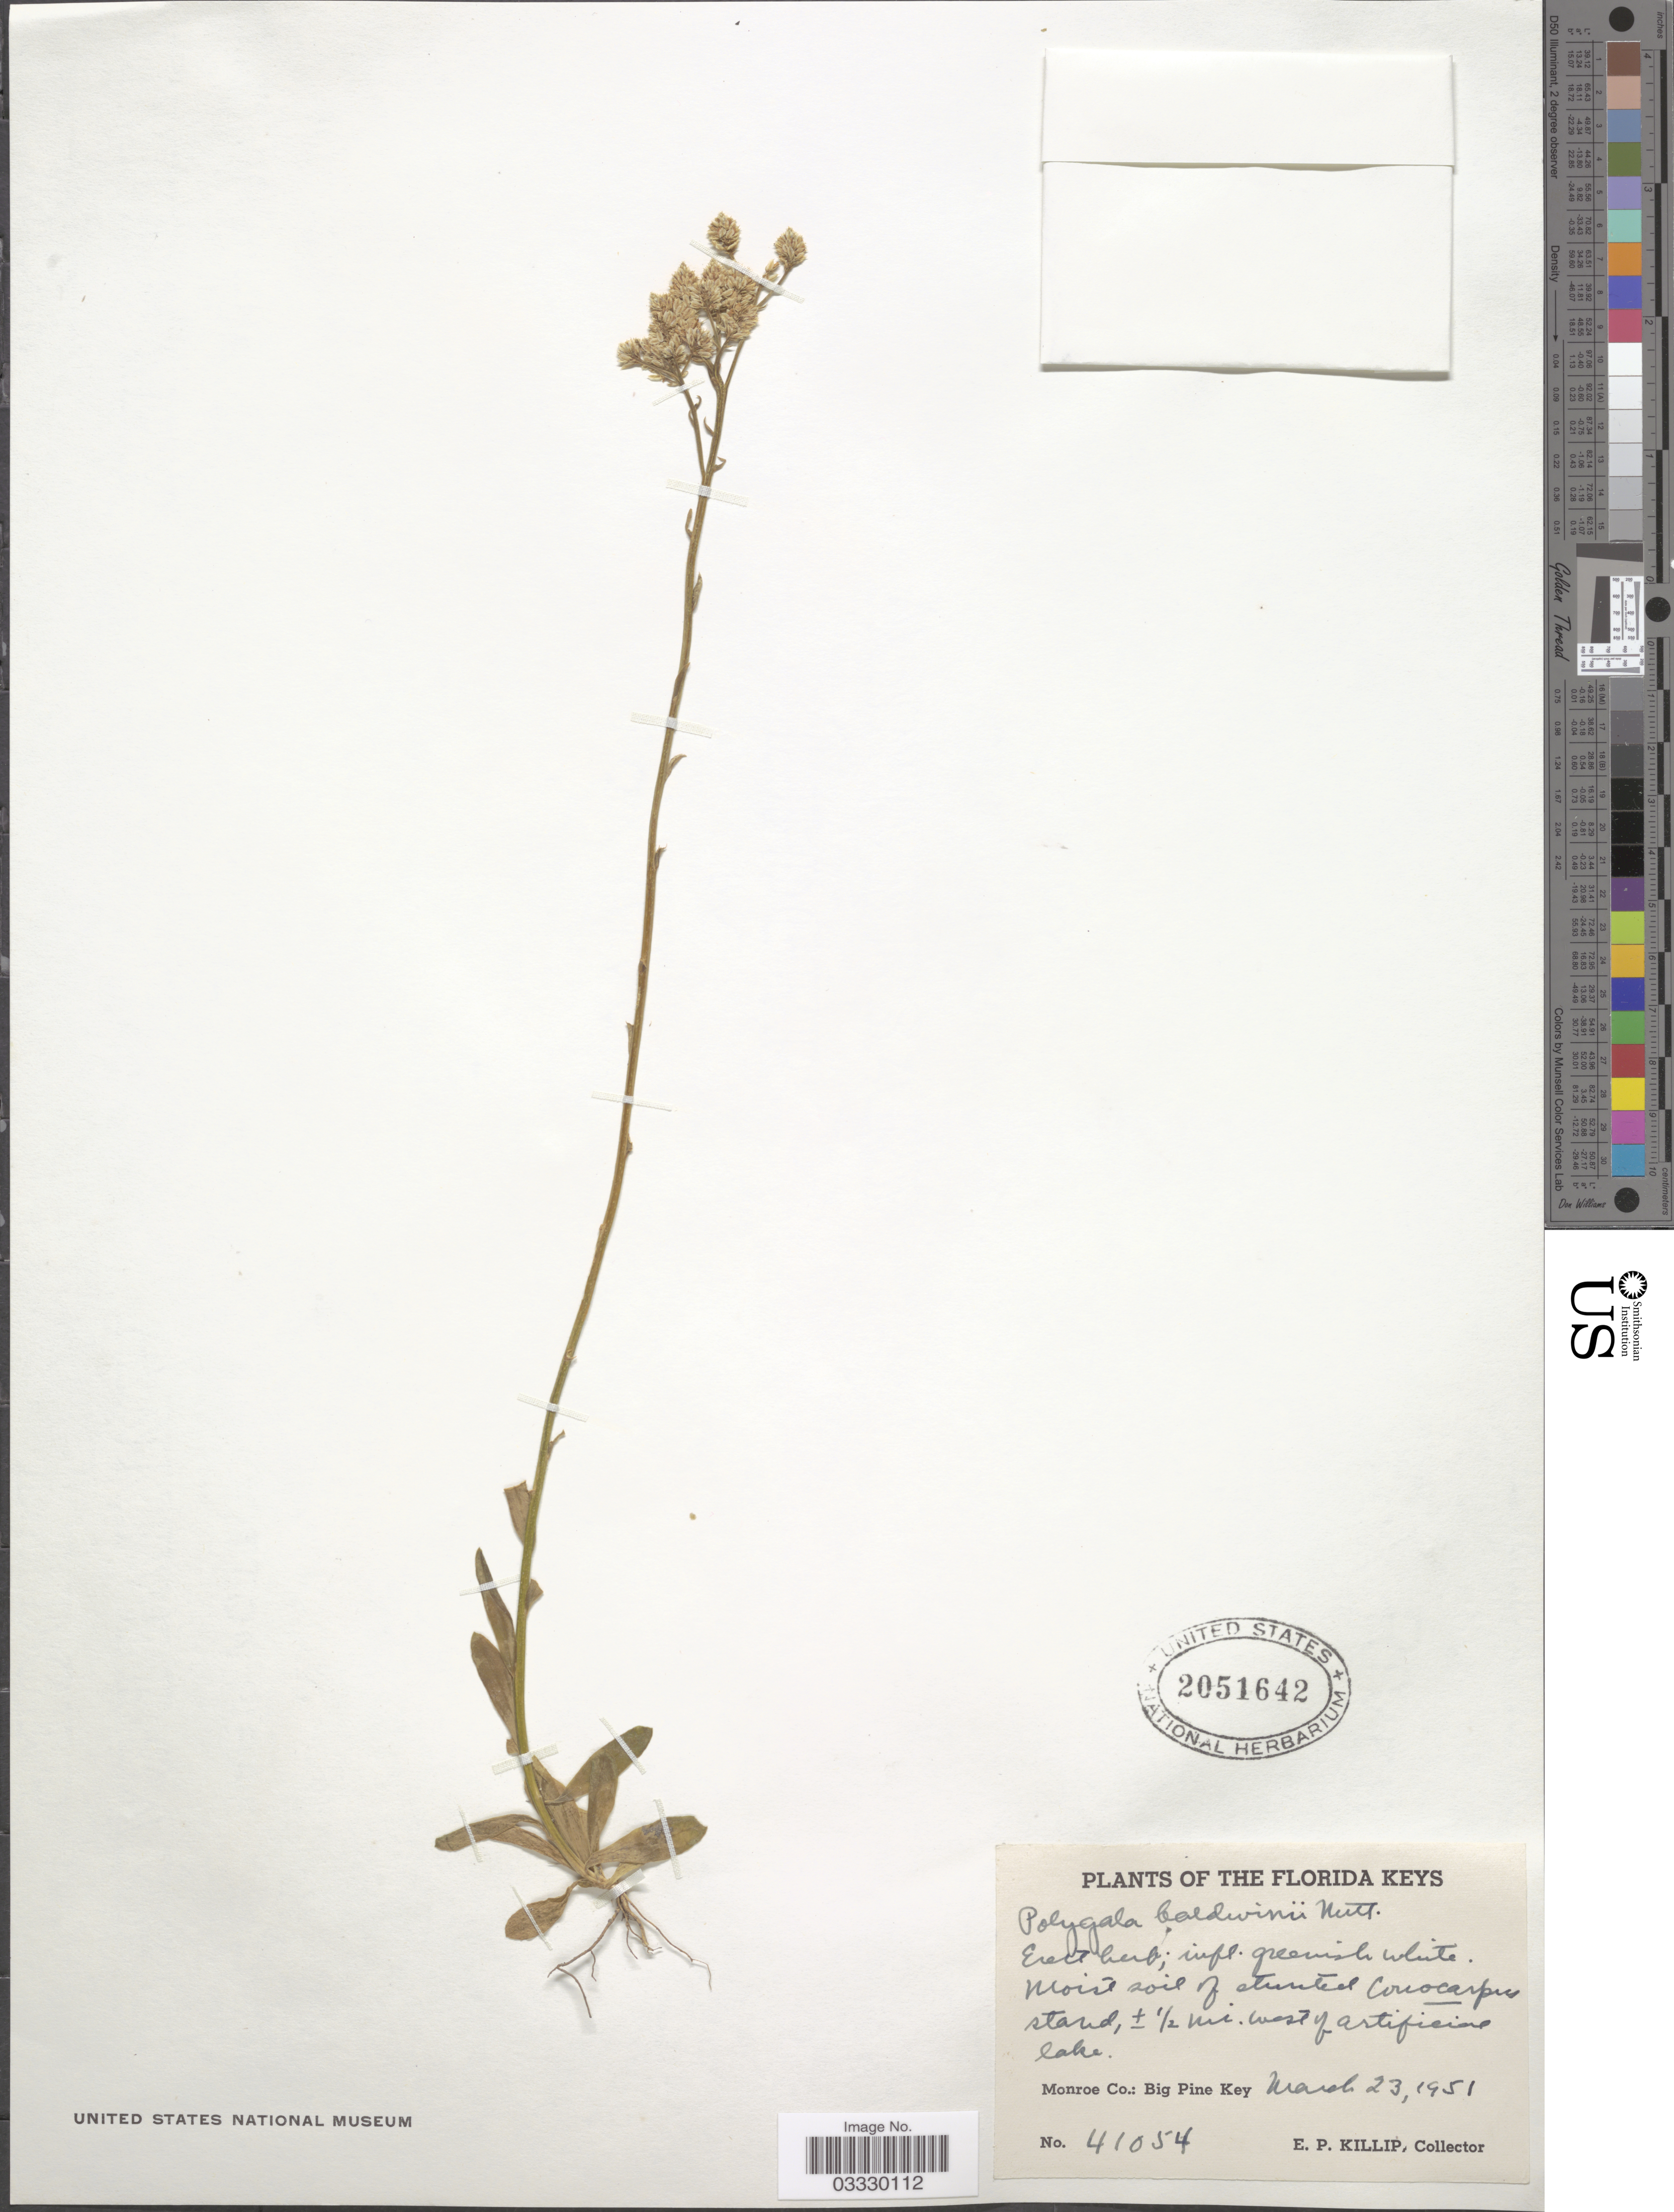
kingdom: Plantae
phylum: Tracheophyta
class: Magnoliopsida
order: Fabales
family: Polygalaceae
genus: Polygala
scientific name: Polygala balduinii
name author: Nutt.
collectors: E. P. Killip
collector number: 41054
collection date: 1951-03-23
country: United States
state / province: Florida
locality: Florida Keys. ± ½ mi. west of artificial lake. Monroe Co.: Big Pine Key.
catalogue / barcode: US 2051642